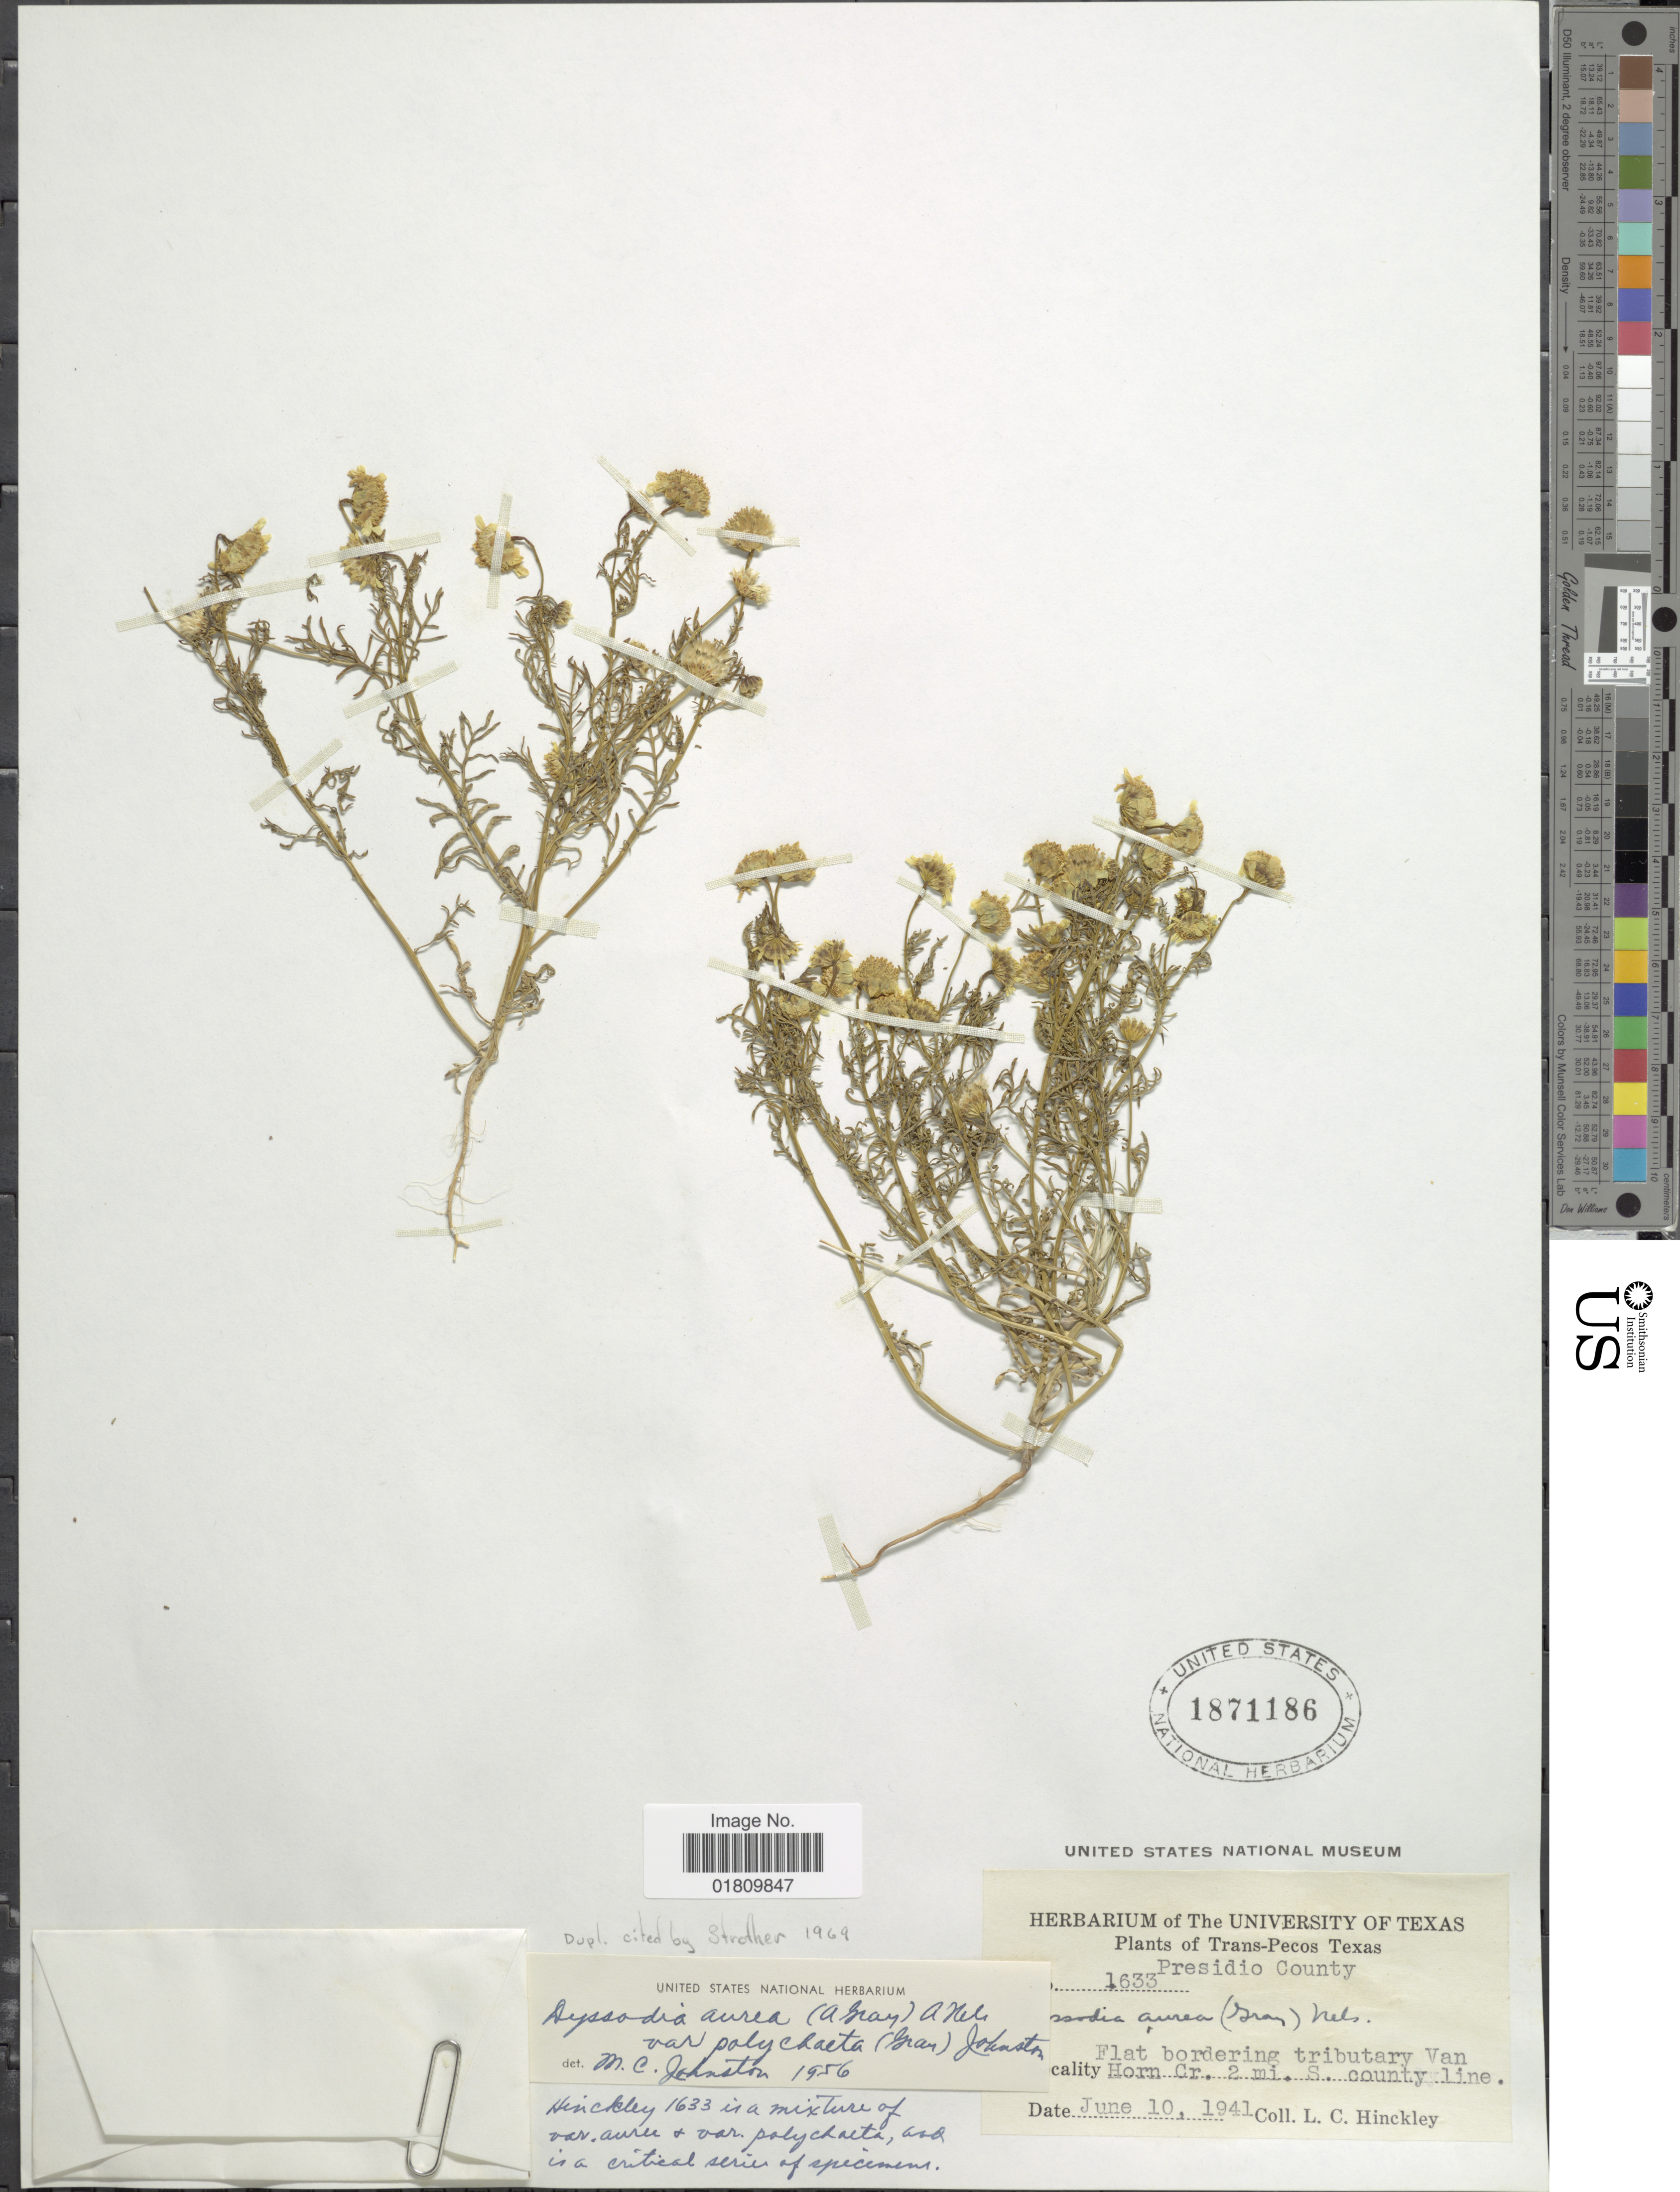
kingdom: Plantae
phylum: Tracheophyta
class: Magnoliopsida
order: Asterales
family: Asteraceae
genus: Thymophylla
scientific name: Thymophylla aurea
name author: (A. Gray) Greene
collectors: L. Hinckley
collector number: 1633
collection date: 1941-06-10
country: United States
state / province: Texas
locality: Trans-Pecos, Presidio County, flat bordering tributary Van Horn Cr. 2 mi. S. county line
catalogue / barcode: US 1871186